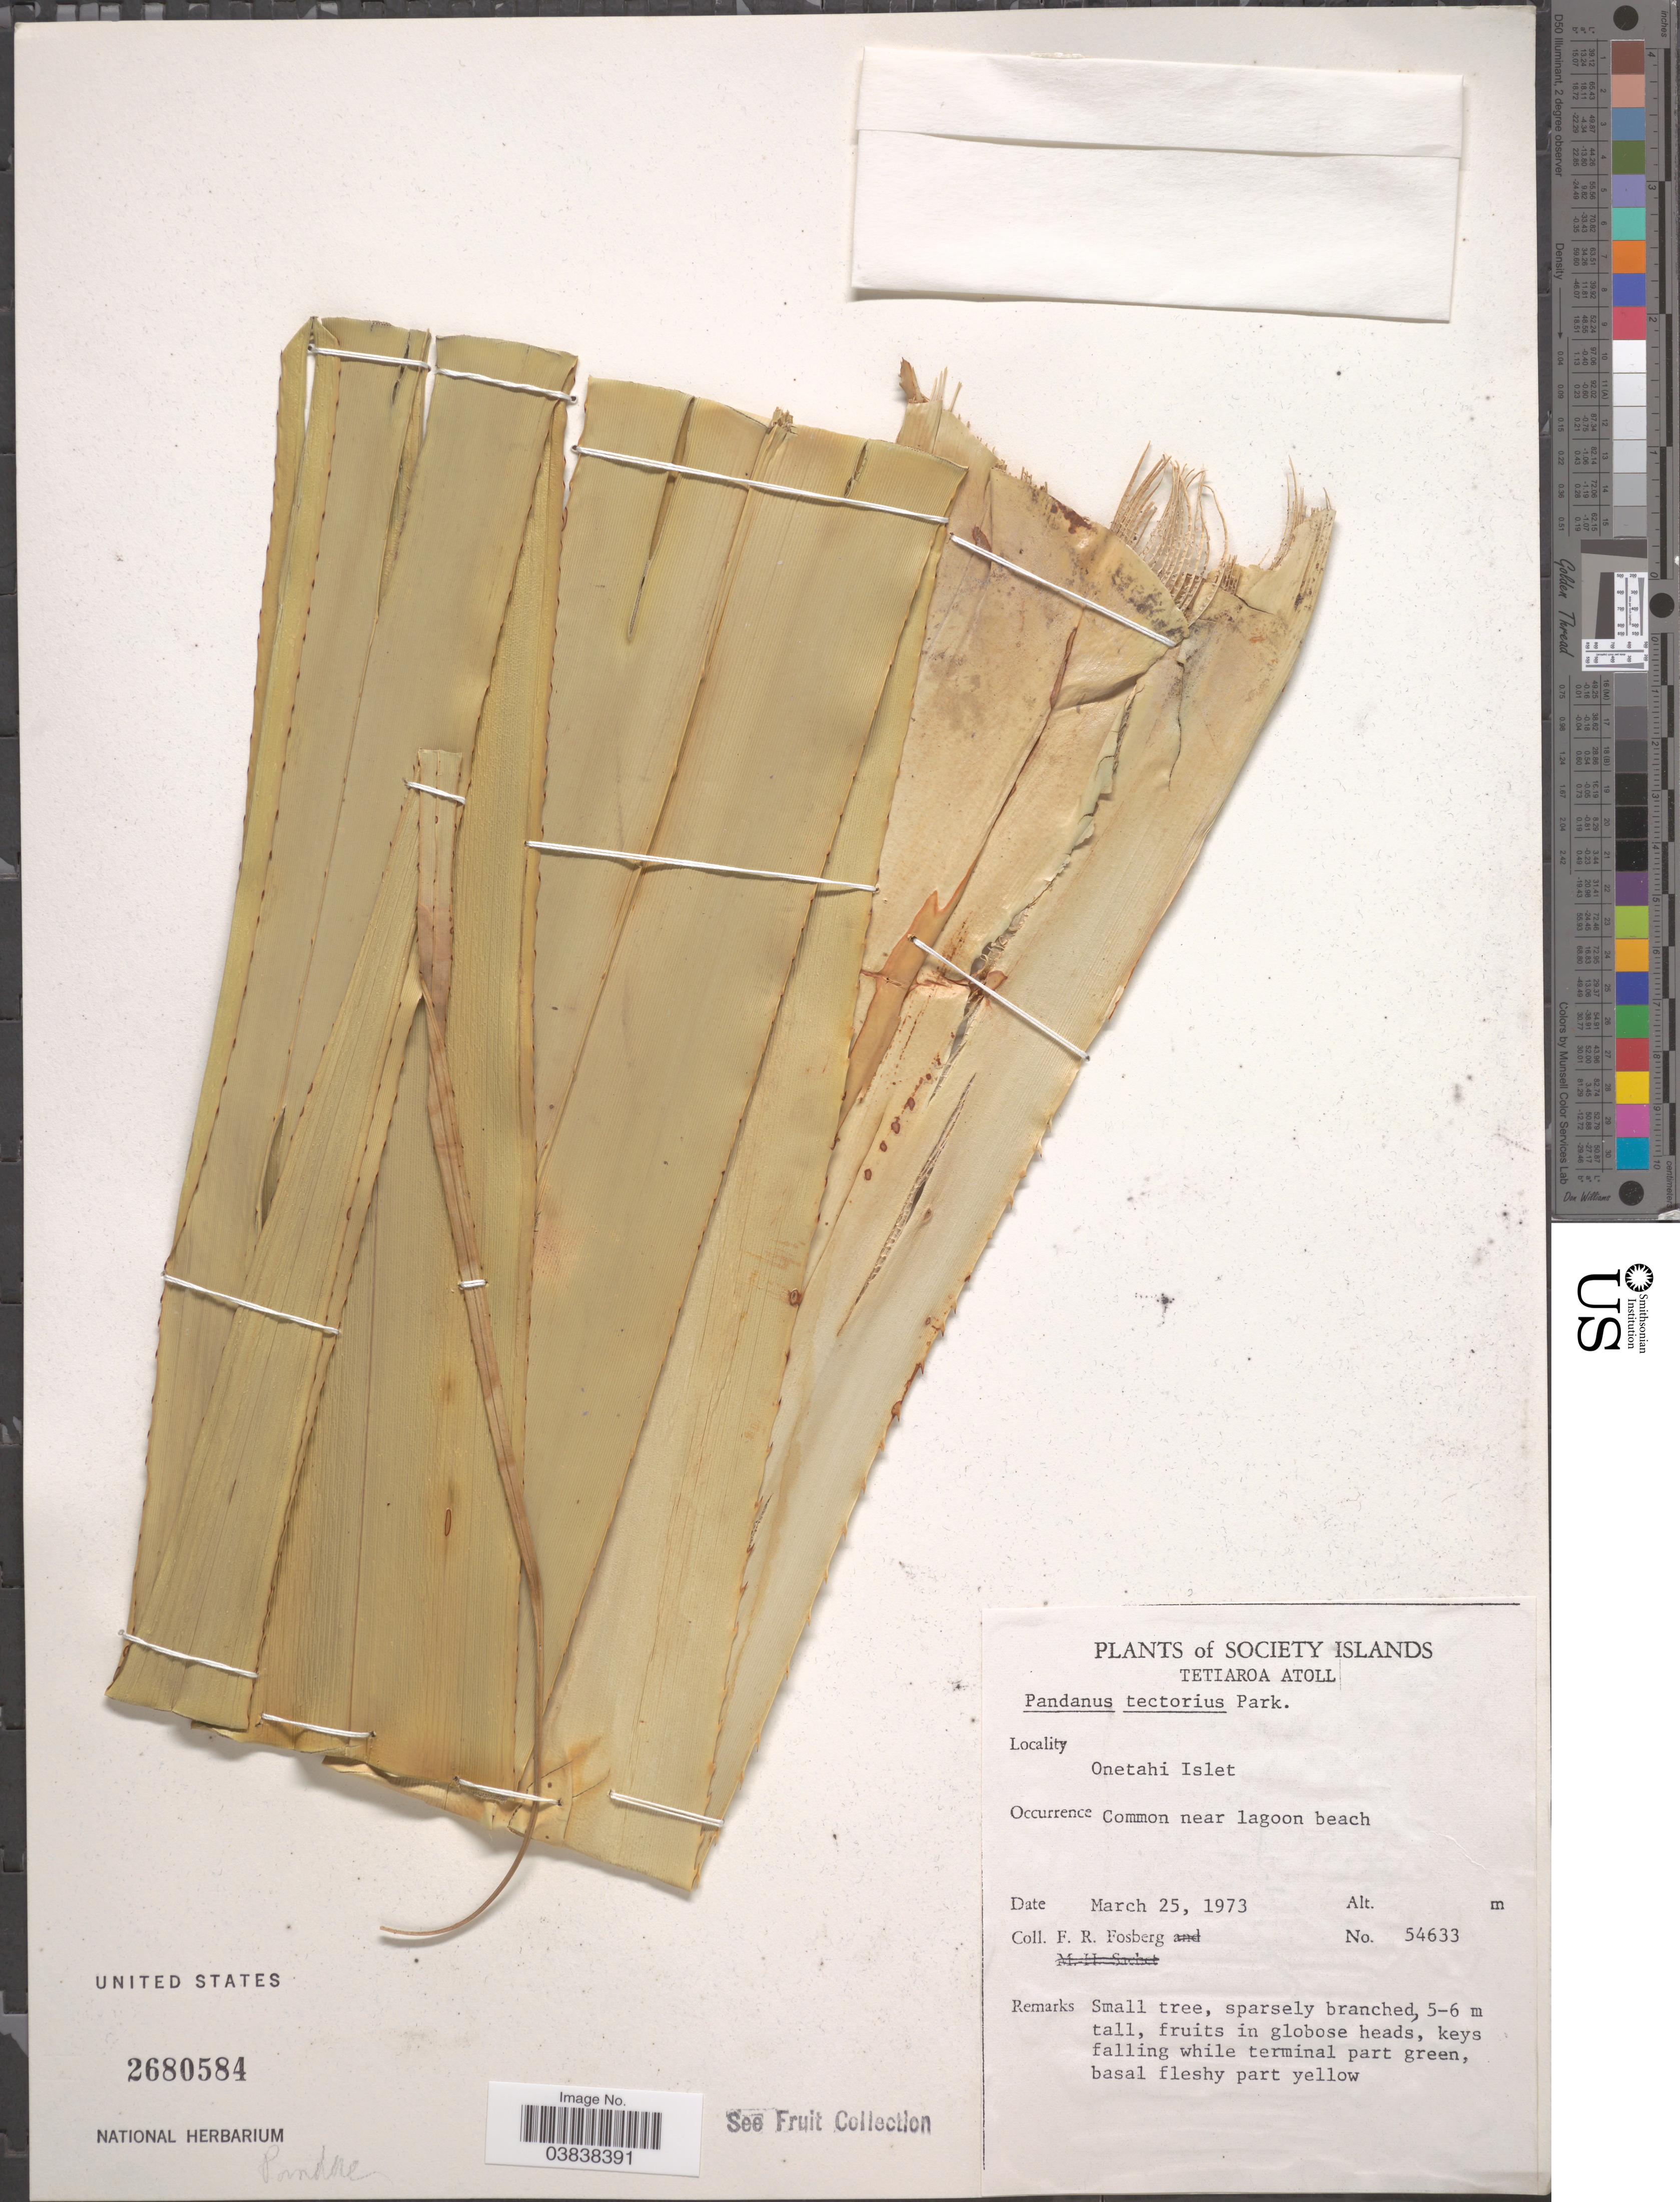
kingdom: Plantae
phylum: Tracheophyta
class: Liliopsida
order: Pandanales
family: Pandanaceae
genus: Pandanus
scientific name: Pandanus tectorius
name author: Parkinson ex DuRoi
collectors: F. R. Fosberg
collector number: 54633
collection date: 1973-03-25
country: French Polynesia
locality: Society Islands. Tetiaroa Atoll. Onetahi Islet.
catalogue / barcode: US 2680584